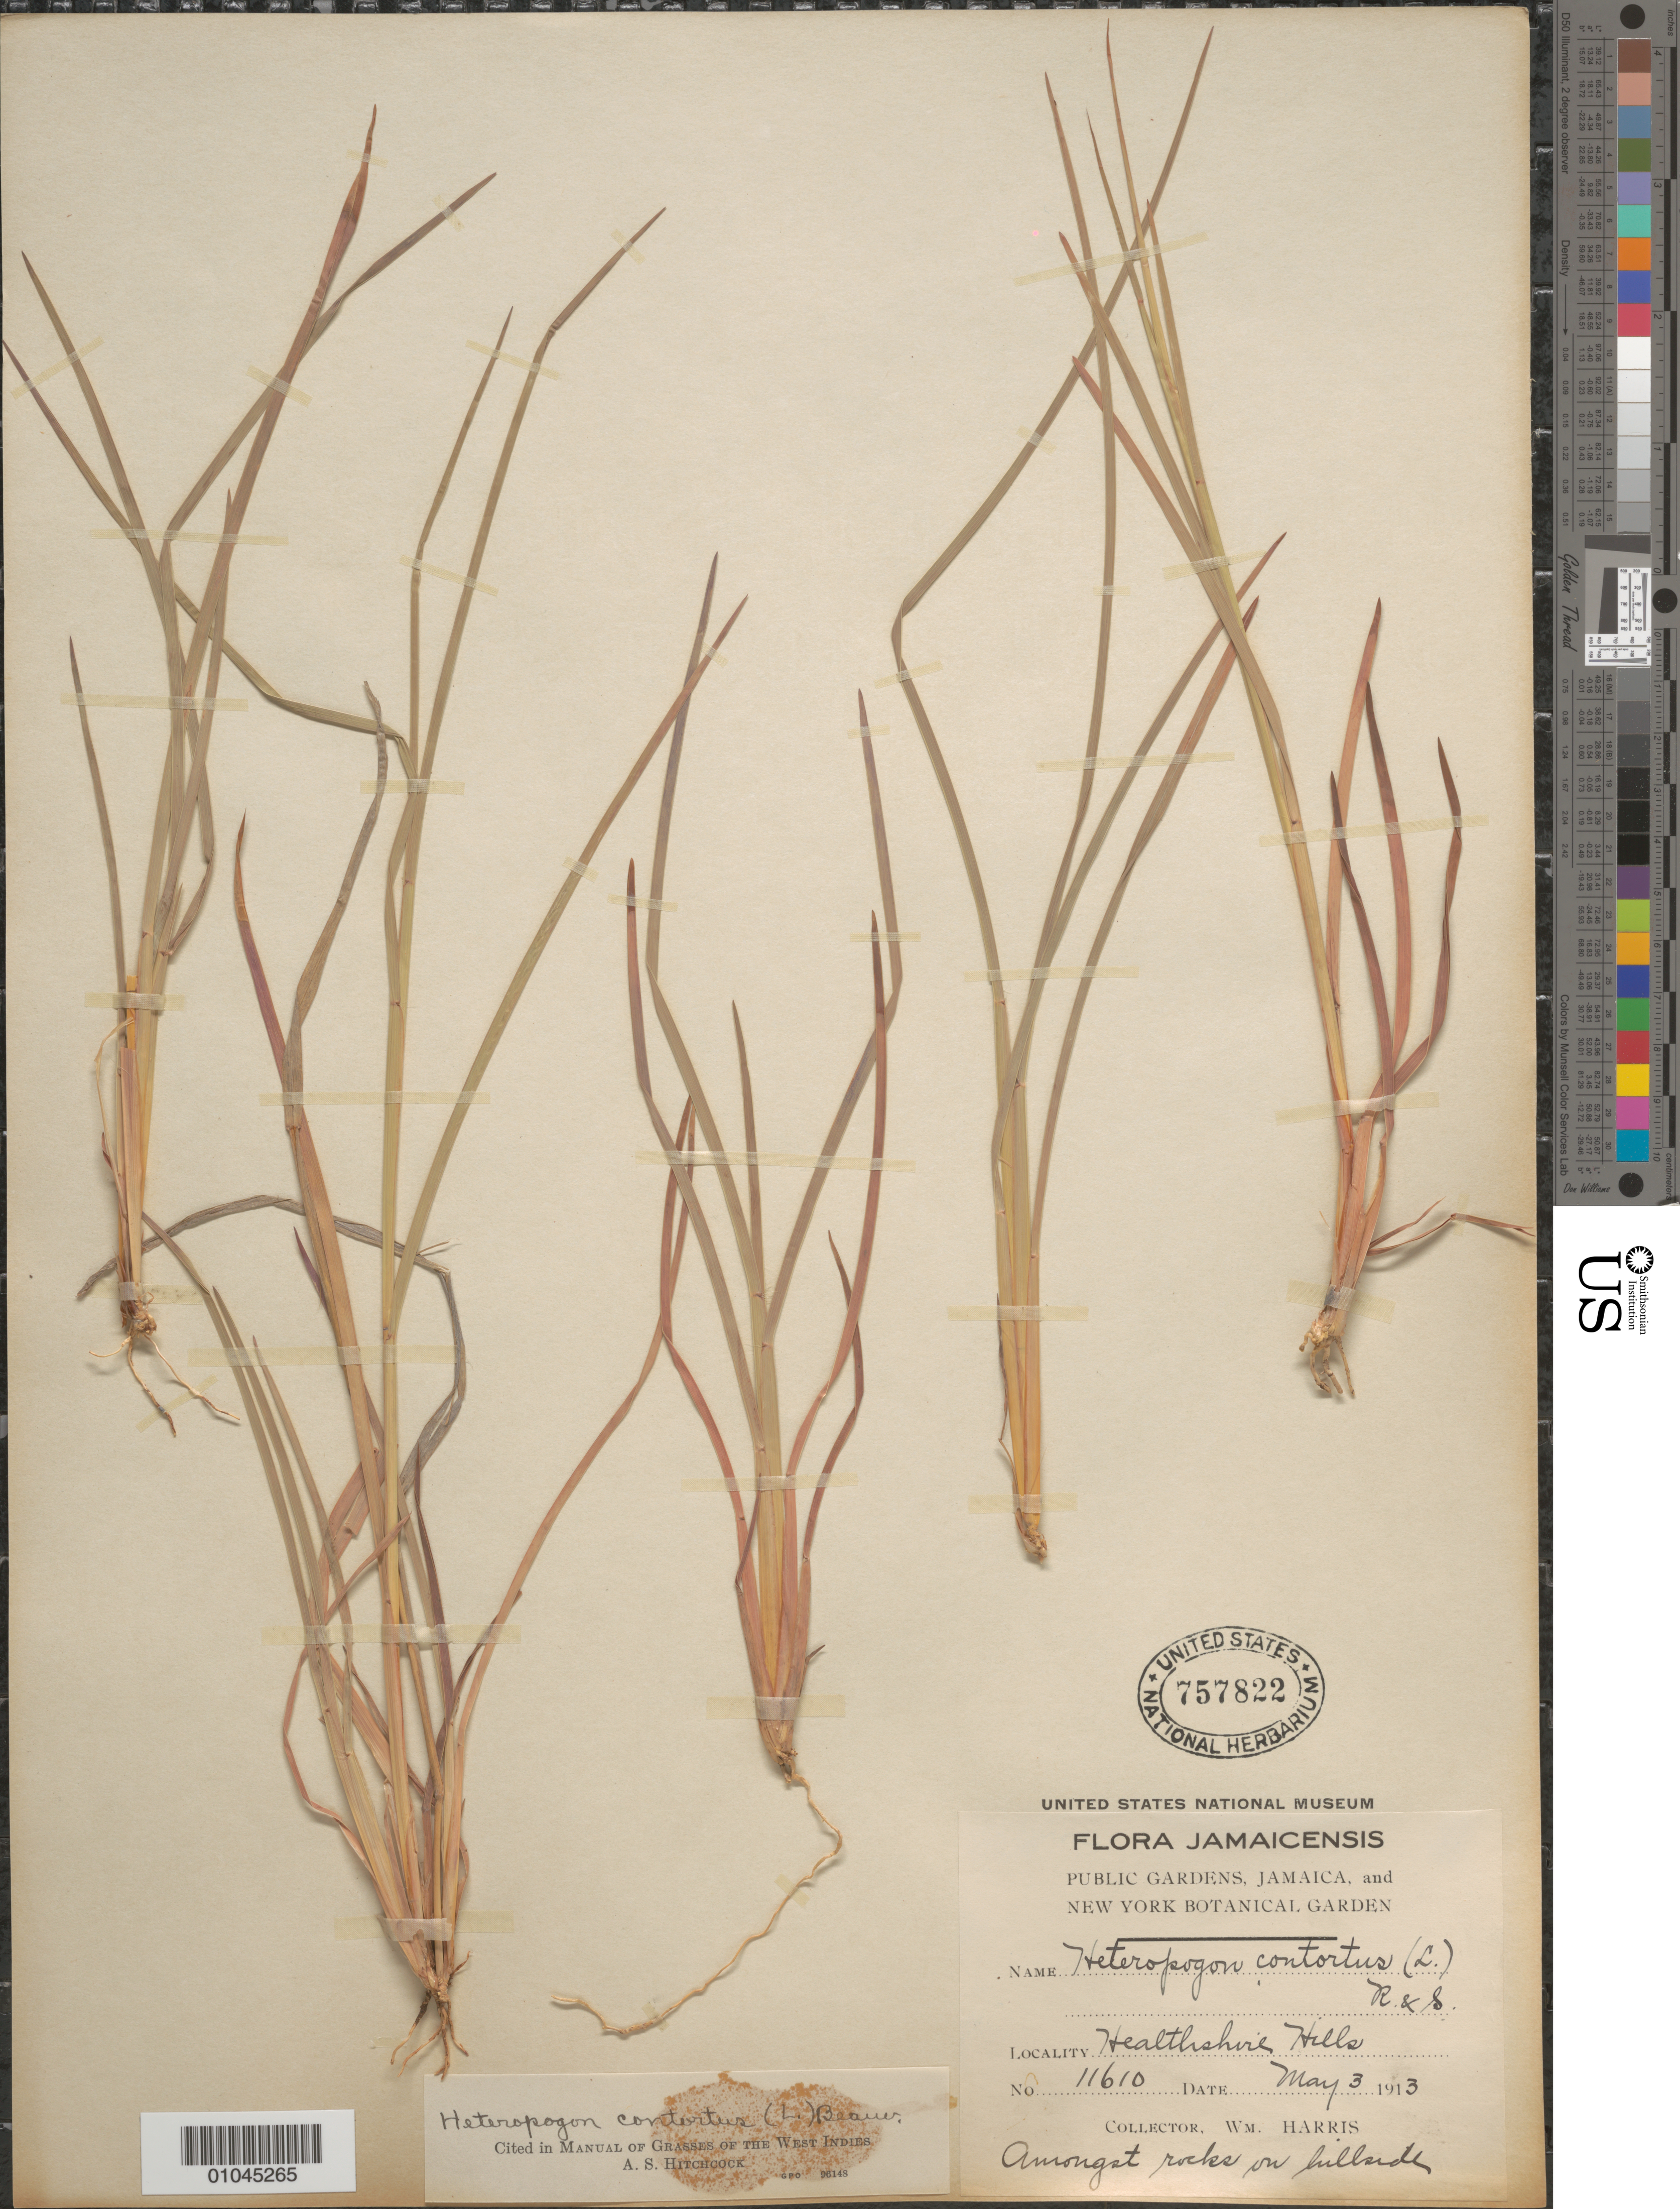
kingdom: Plantae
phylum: Tracheophyta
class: Liliopsida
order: Poales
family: Poaceae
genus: Heteropogon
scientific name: Heteropogon contortus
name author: (L.) P. Beauv. ex Roem. & Schult.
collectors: W. Harris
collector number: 11610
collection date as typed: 03 May 1913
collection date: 1913-05-03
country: Jamaica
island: Jamaica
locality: "Healthshire" (Hellshire ?) Hills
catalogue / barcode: US 757822